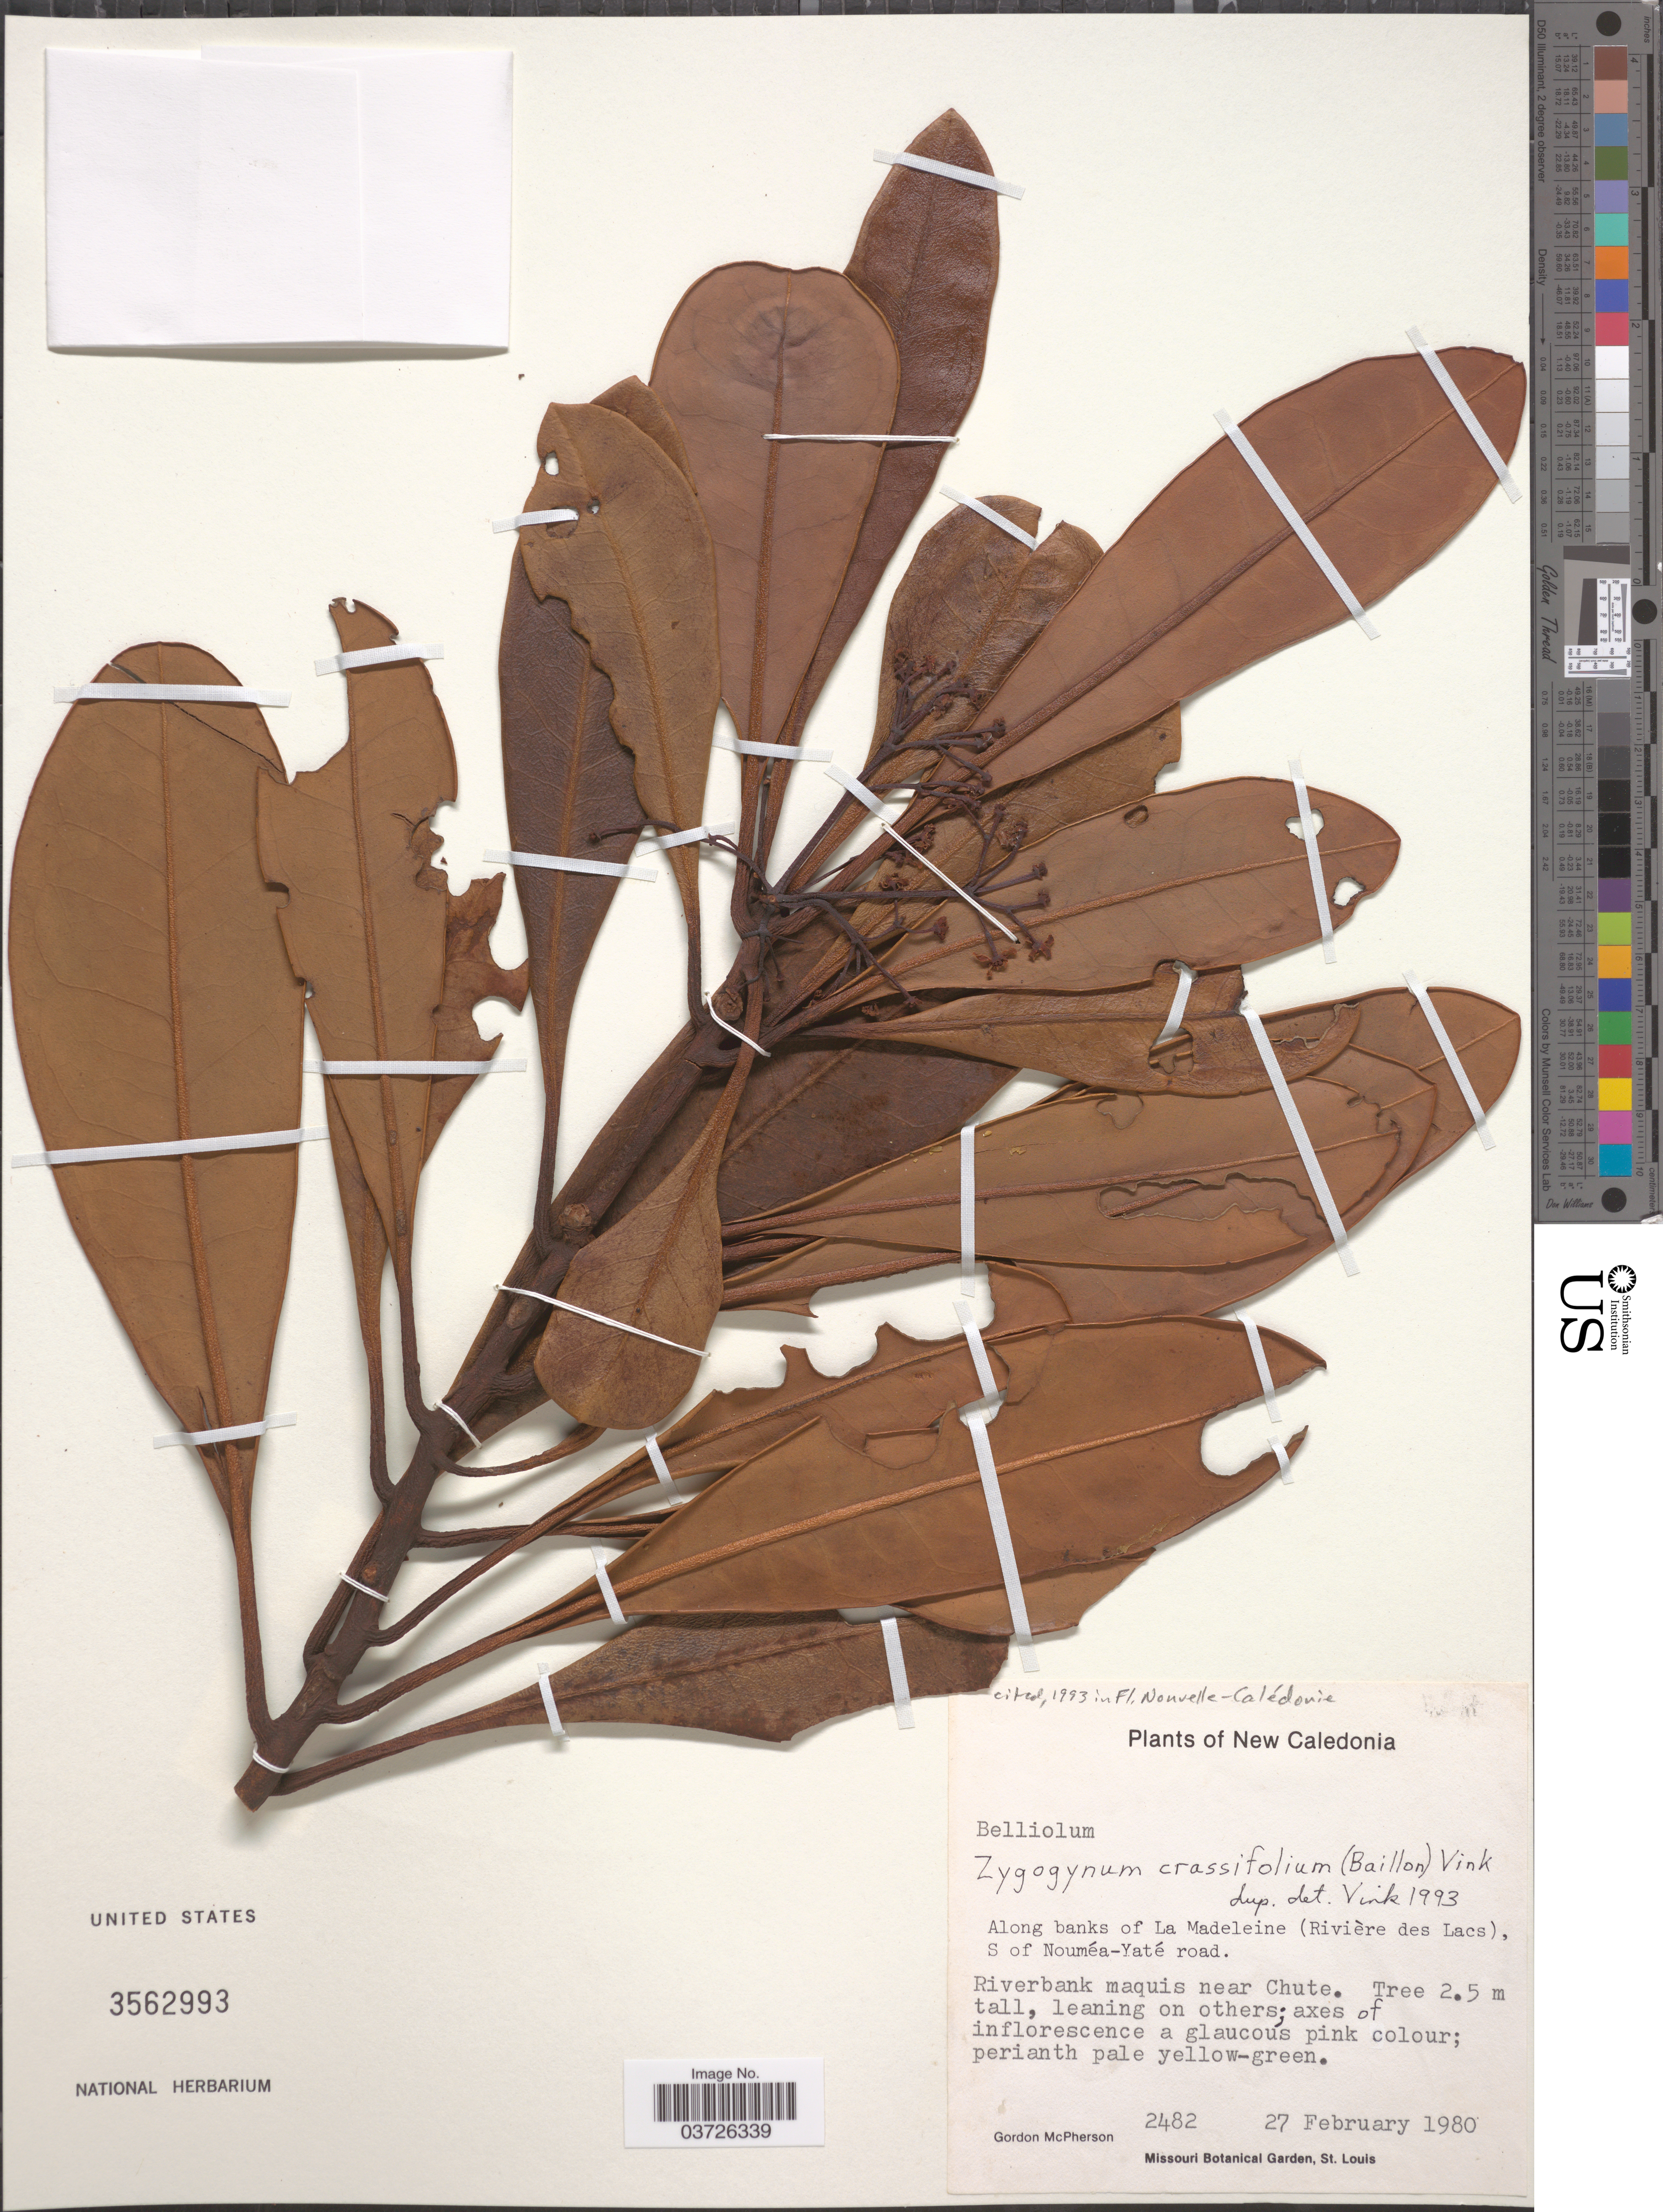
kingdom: Plantae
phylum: Tracheophyta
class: Magnoliopsida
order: Canellales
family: Winteraceae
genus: Zygogynum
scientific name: Zygogynum crassifolium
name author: (Baill.) Vink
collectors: G. D. McPherson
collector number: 2482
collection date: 1980-02-27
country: New Caledonia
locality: Along banks of La Madeleine (Rivière des Lacs), S of Nouméa-Yaté road. Riverbank maquis near Chute.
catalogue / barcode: US 3562993